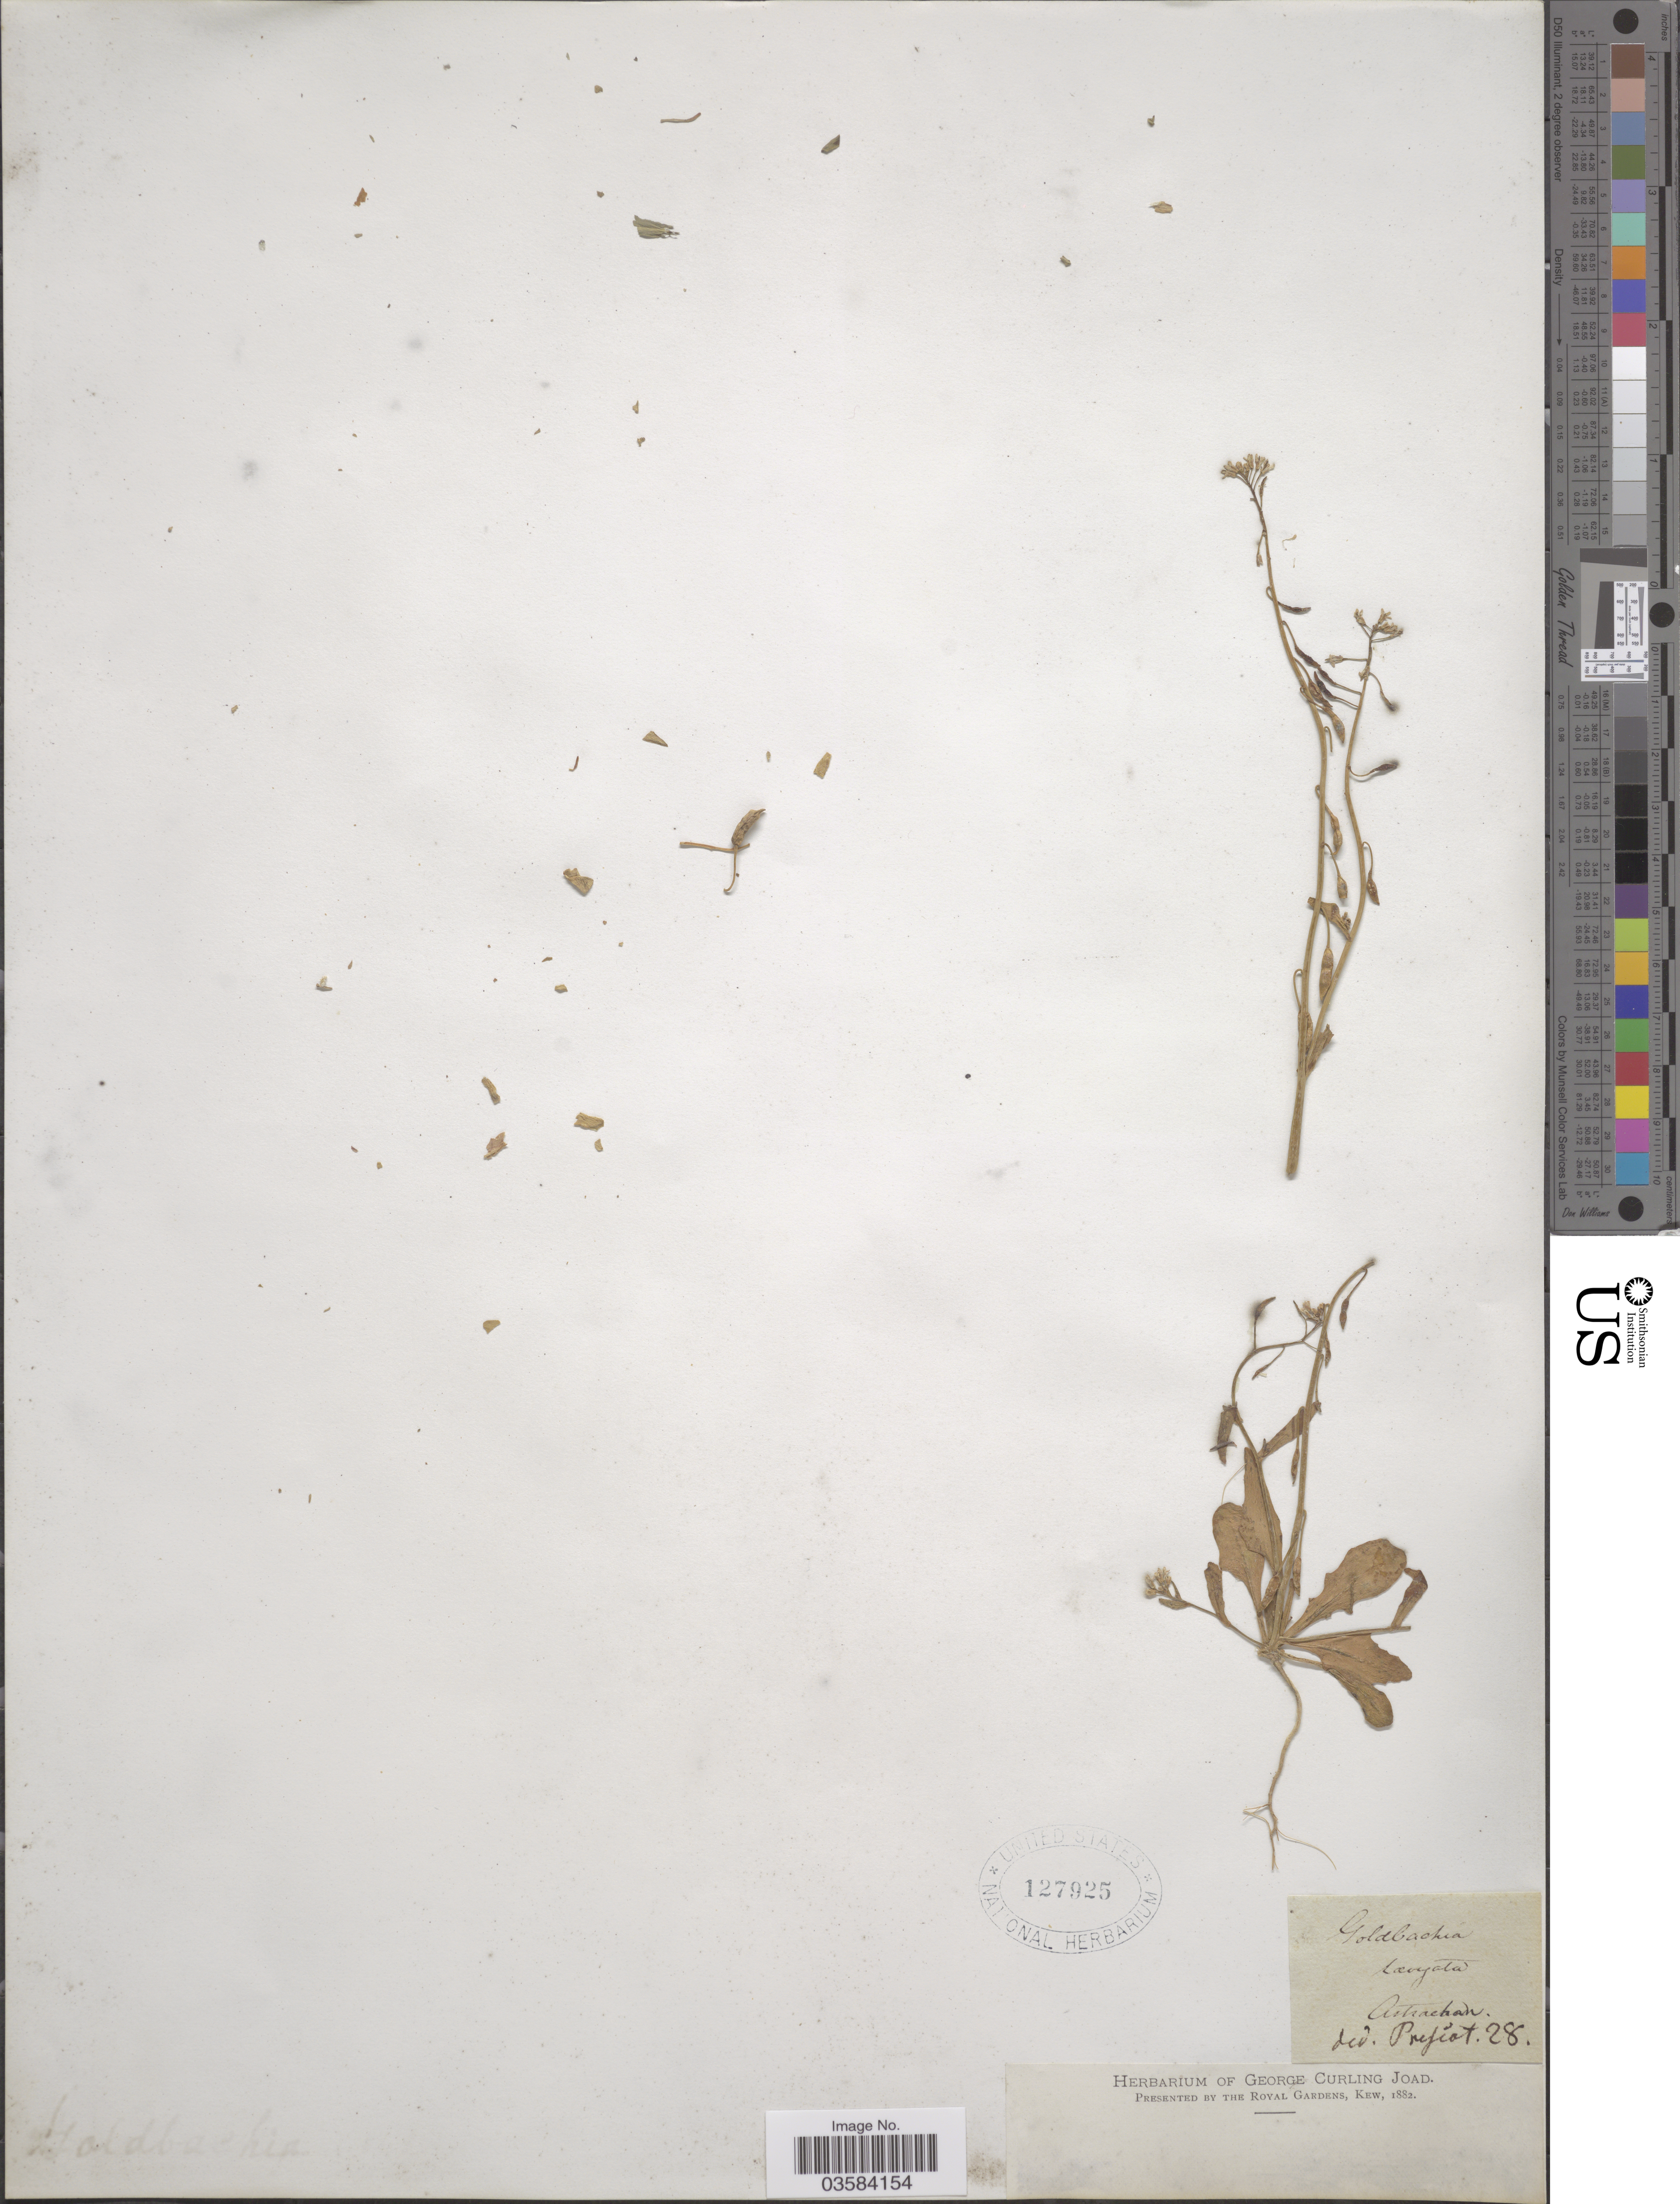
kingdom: Plantae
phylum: Tracheophyta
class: Magnoliopsida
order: Brassicales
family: Brassicaceae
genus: Goldbachia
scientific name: Goldbachia laevigata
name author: (M. Bieb.) DC.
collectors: ex herb. George Curling Joad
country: Russian Federation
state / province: Astrakhan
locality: Goldbachía. Astrachan.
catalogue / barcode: US 127925